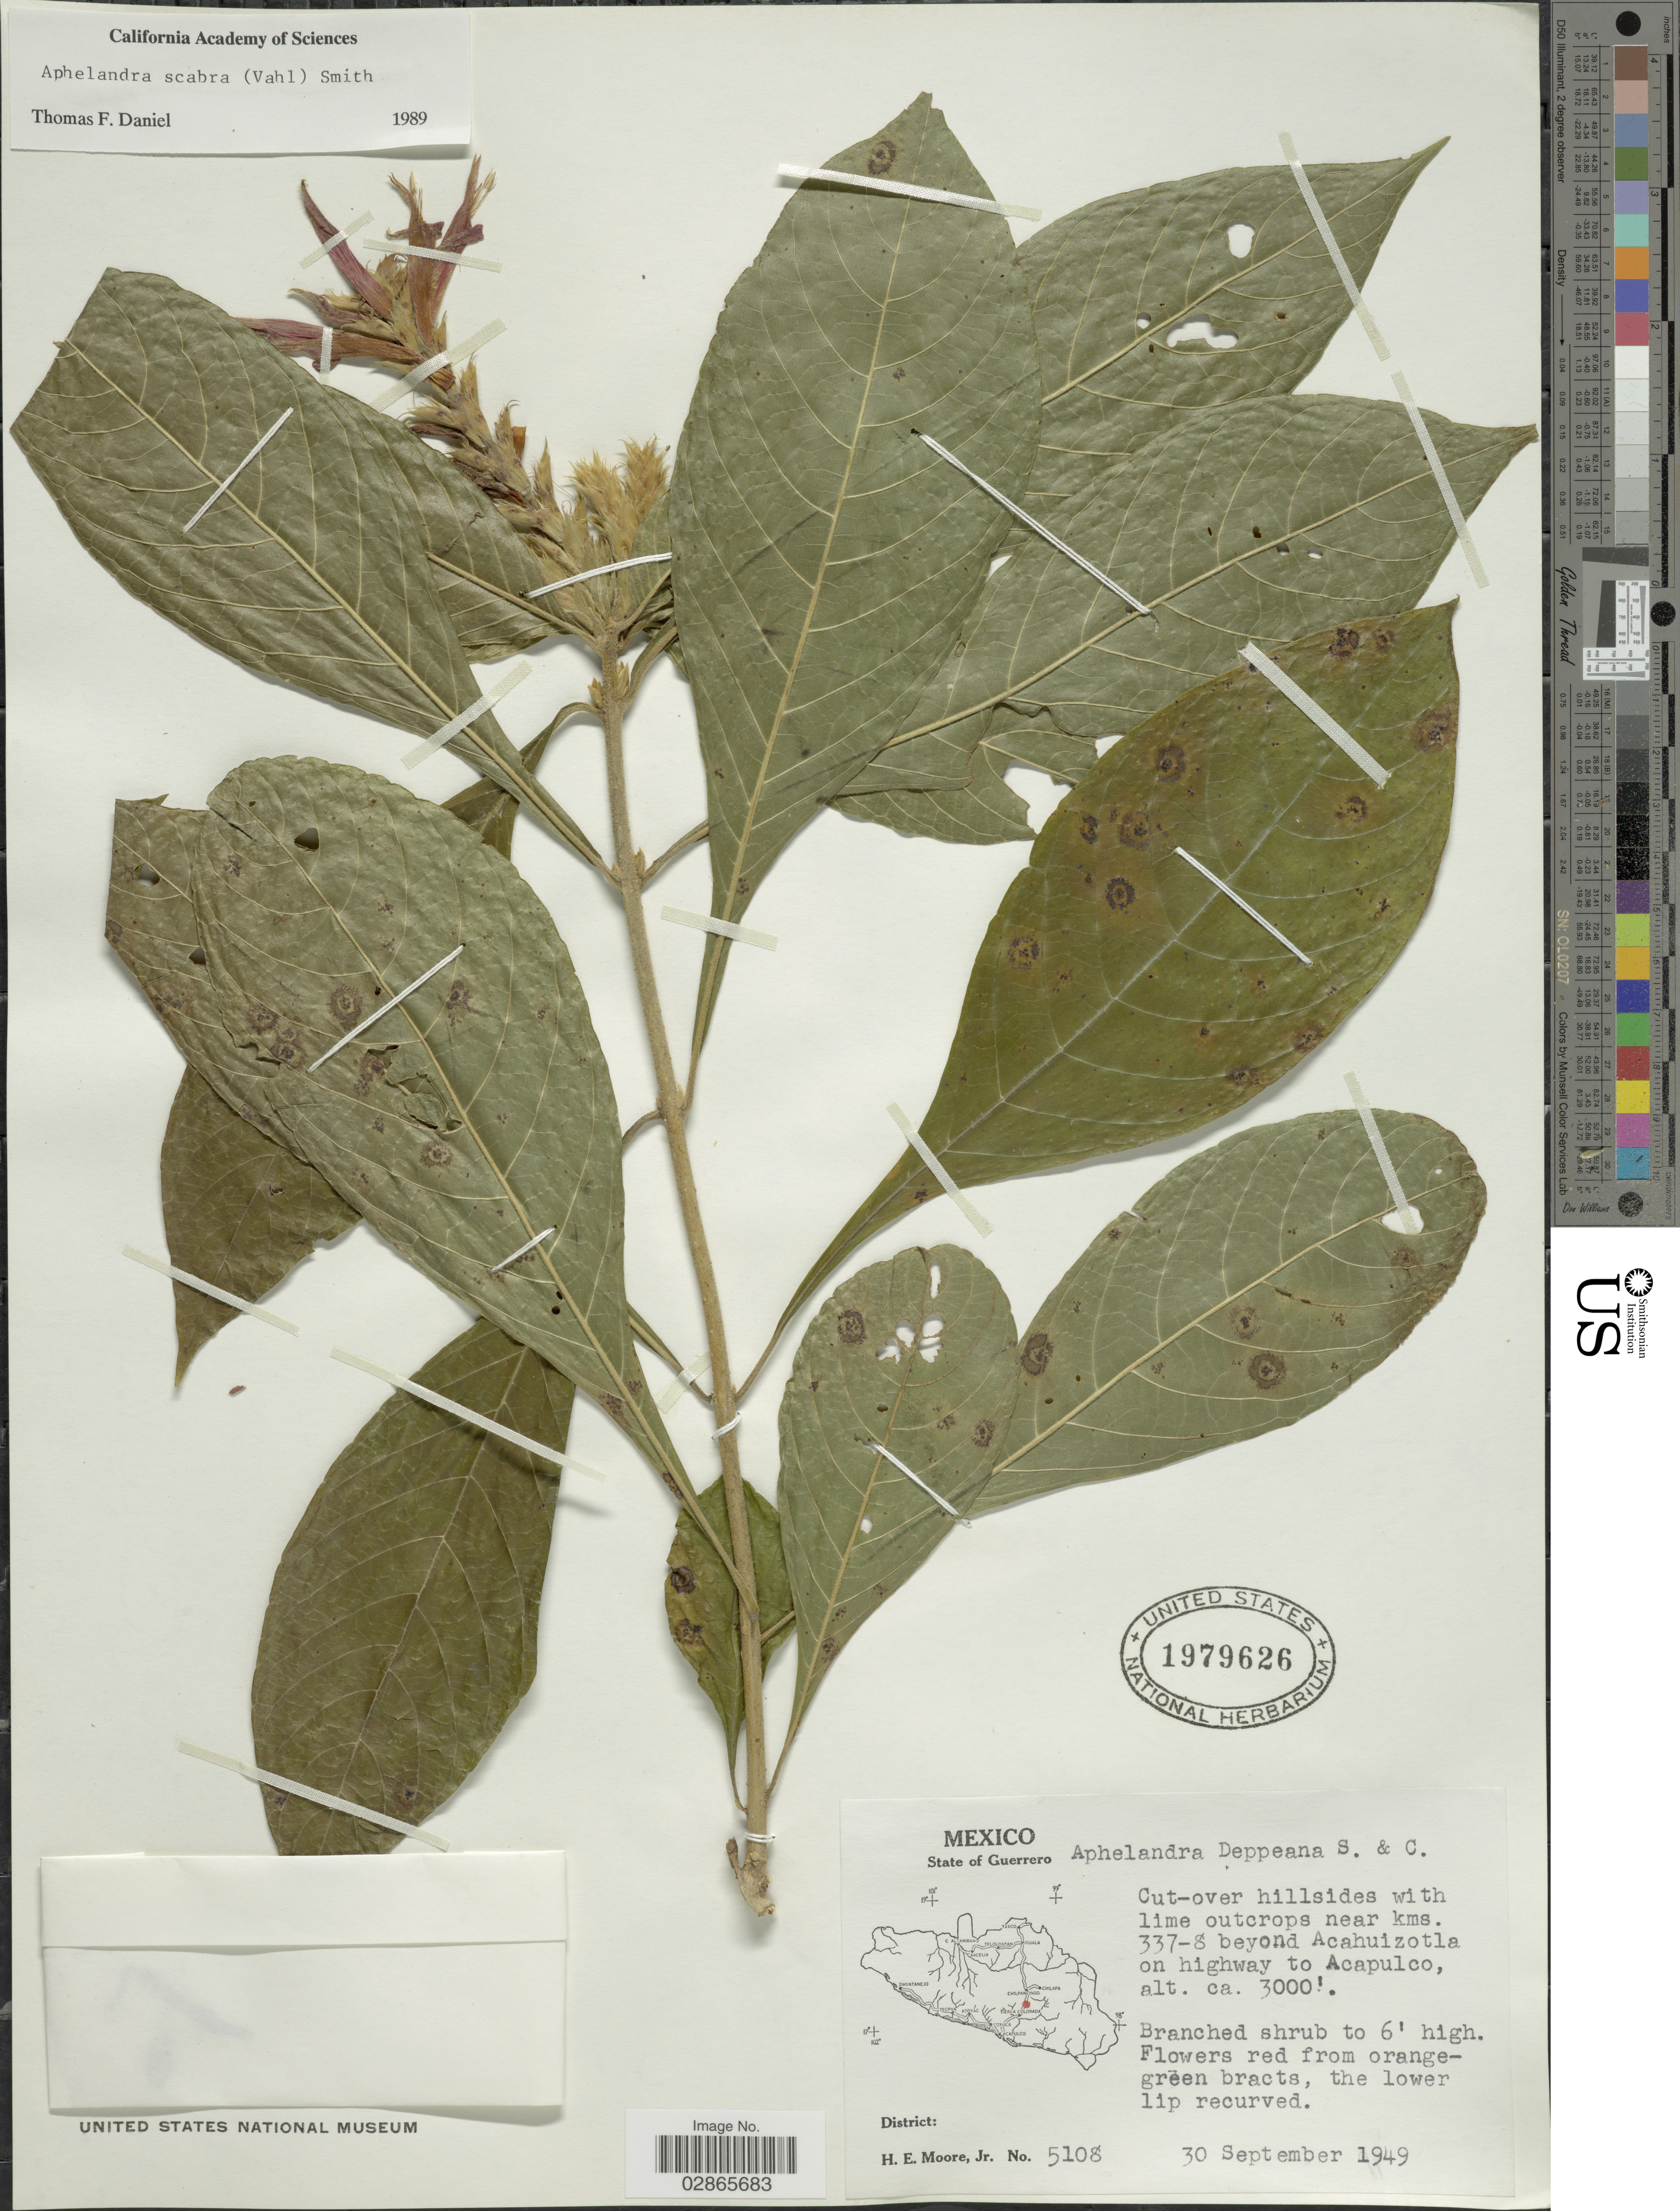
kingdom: Plantae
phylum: Tracheophyta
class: Magnoliopsida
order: Lamiales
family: Acanthaceae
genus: Aphelandra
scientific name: Aphelandra deppeana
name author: Schltdl. & Cham.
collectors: H. Moore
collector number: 5108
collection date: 1949-09-30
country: Mexico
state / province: Guerrero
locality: Cut-over hillsides with lime outcrops near kms. 337-8 beyond Acahuizotla on highway to Acapulco.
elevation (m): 914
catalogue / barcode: US 1979626